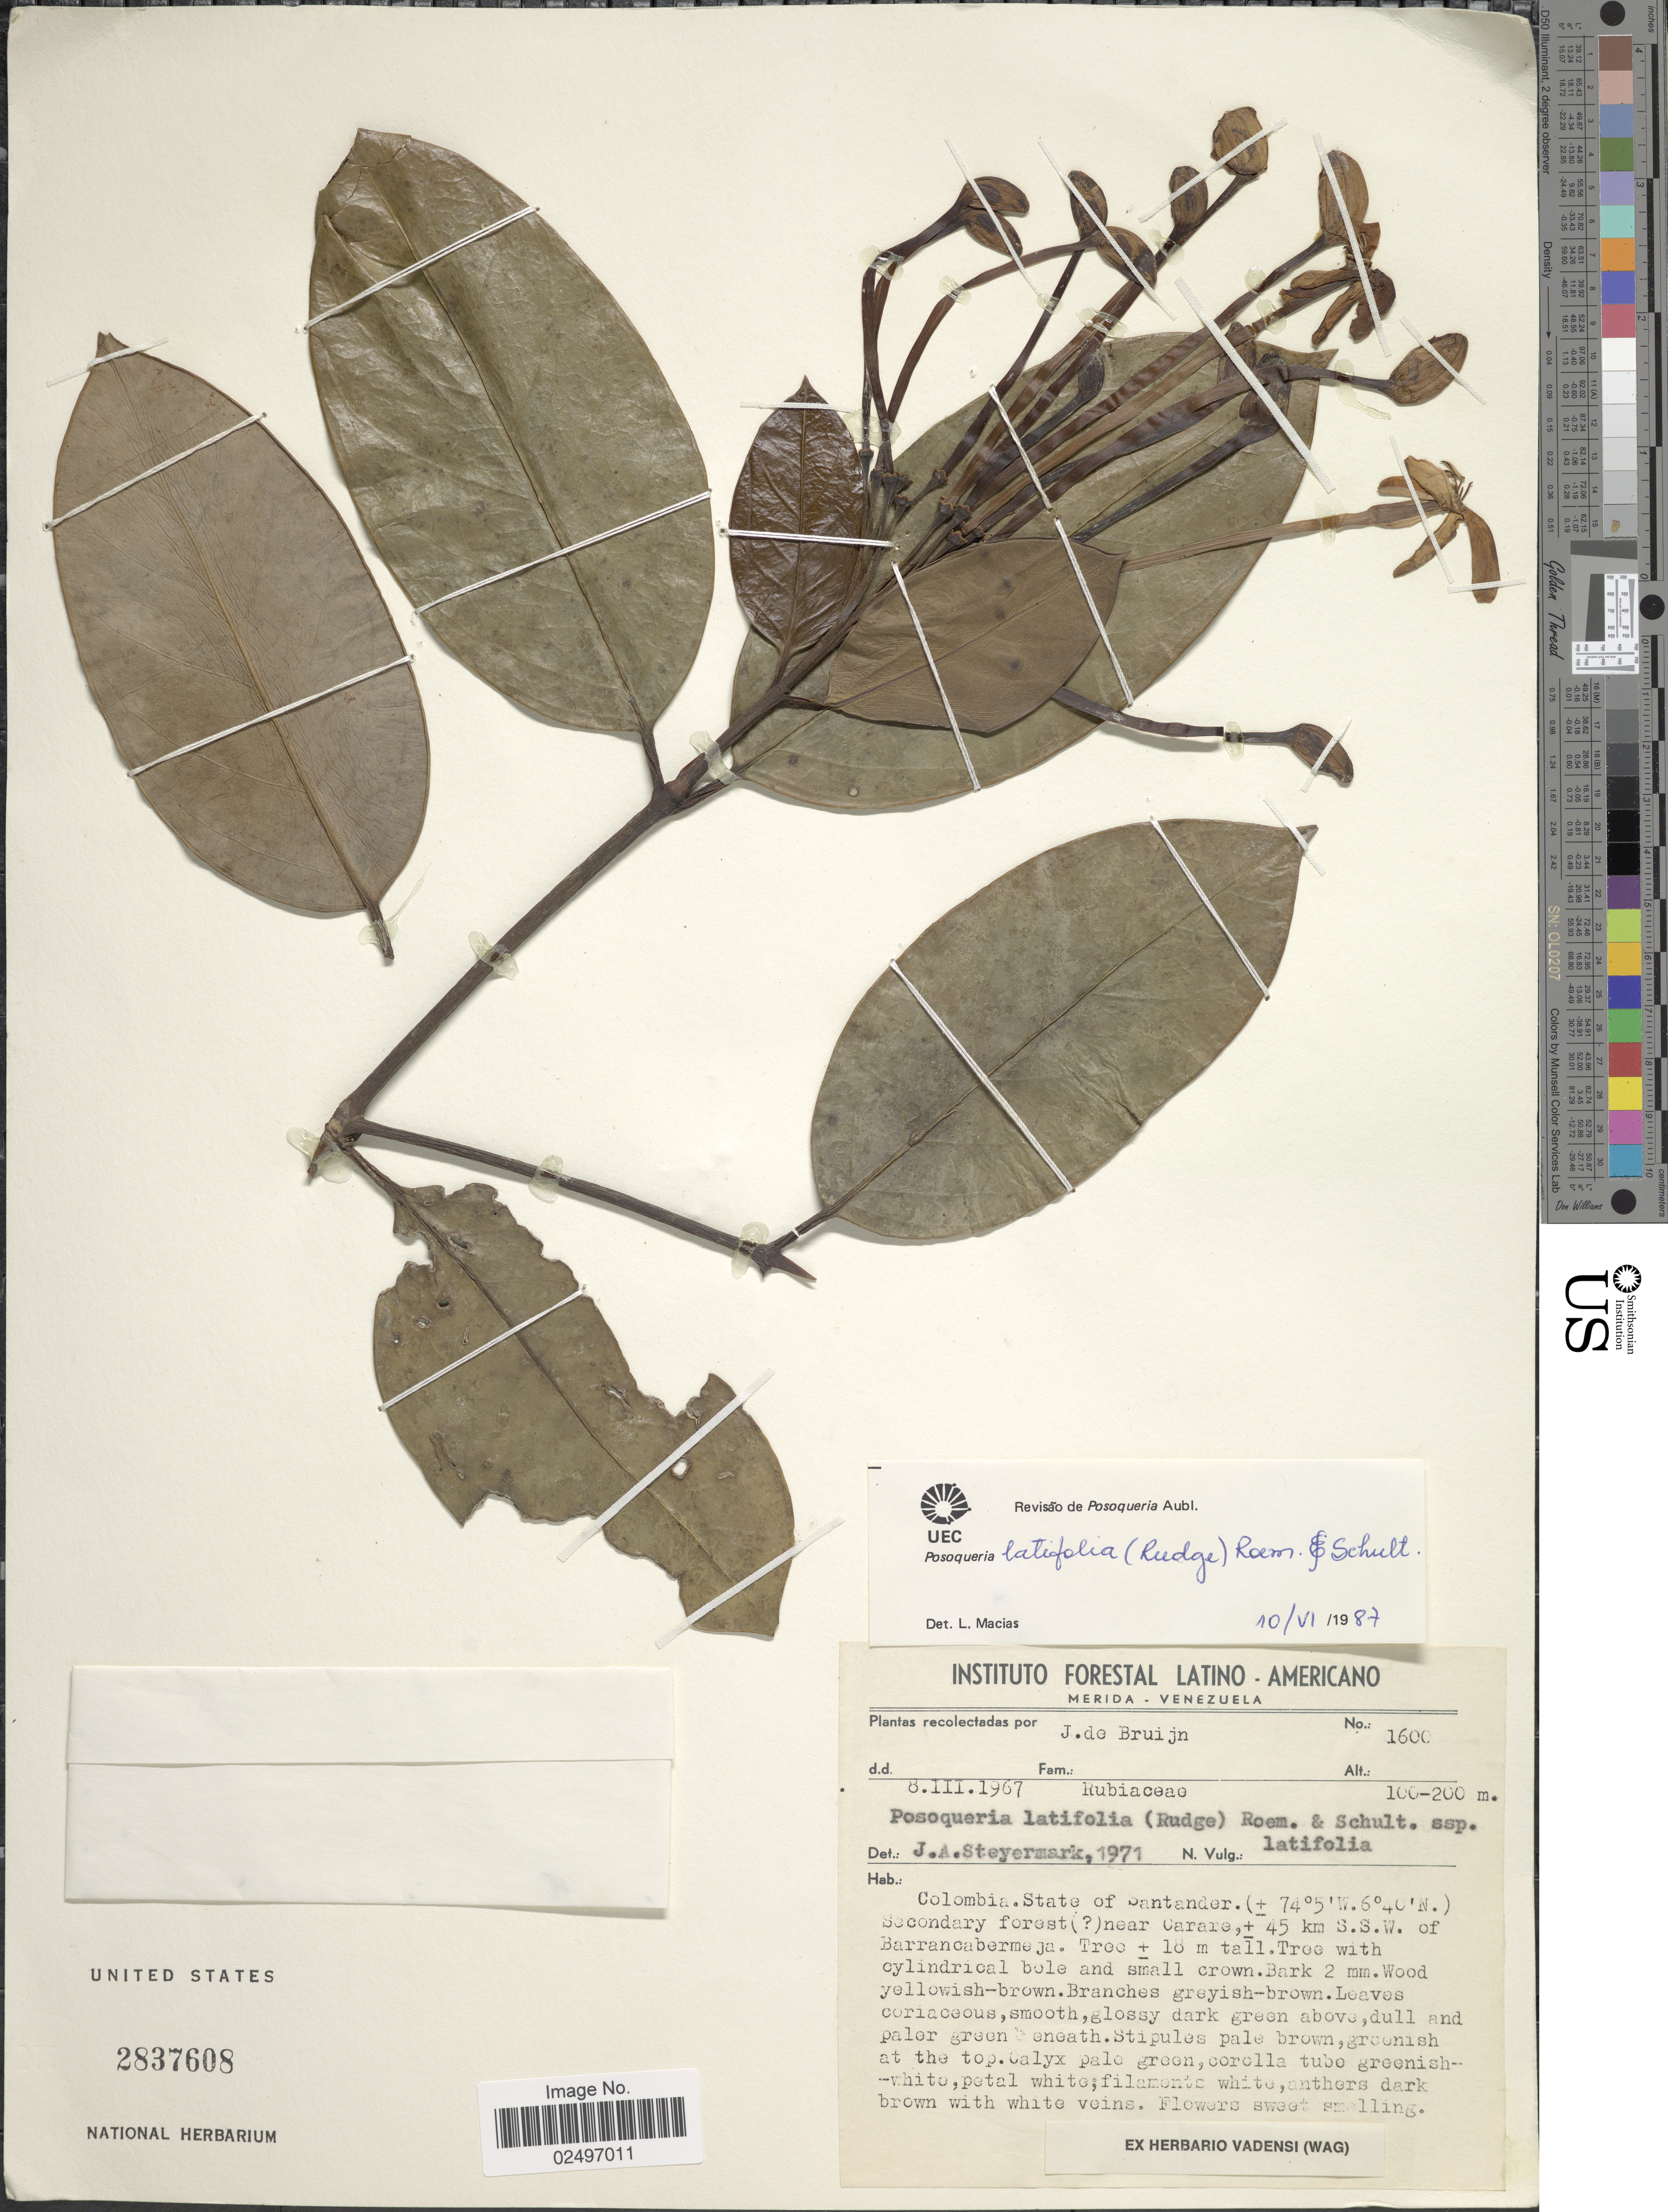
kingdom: Plantae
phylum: Tracheophyta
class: Magnoliopsida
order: Gentianales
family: Rubiaceae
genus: Posoqueria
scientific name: Posoqueria latifolia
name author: (Rudge) Roem. & Schult.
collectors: J. Bruijn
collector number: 1600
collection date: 1967-03-08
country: Colombia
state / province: Santander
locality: Secondary forest ( [unsure placement]) near Carare, ± 45 km S.S.W. of Barrancabermeja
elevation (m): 100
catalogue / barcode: US 2837608